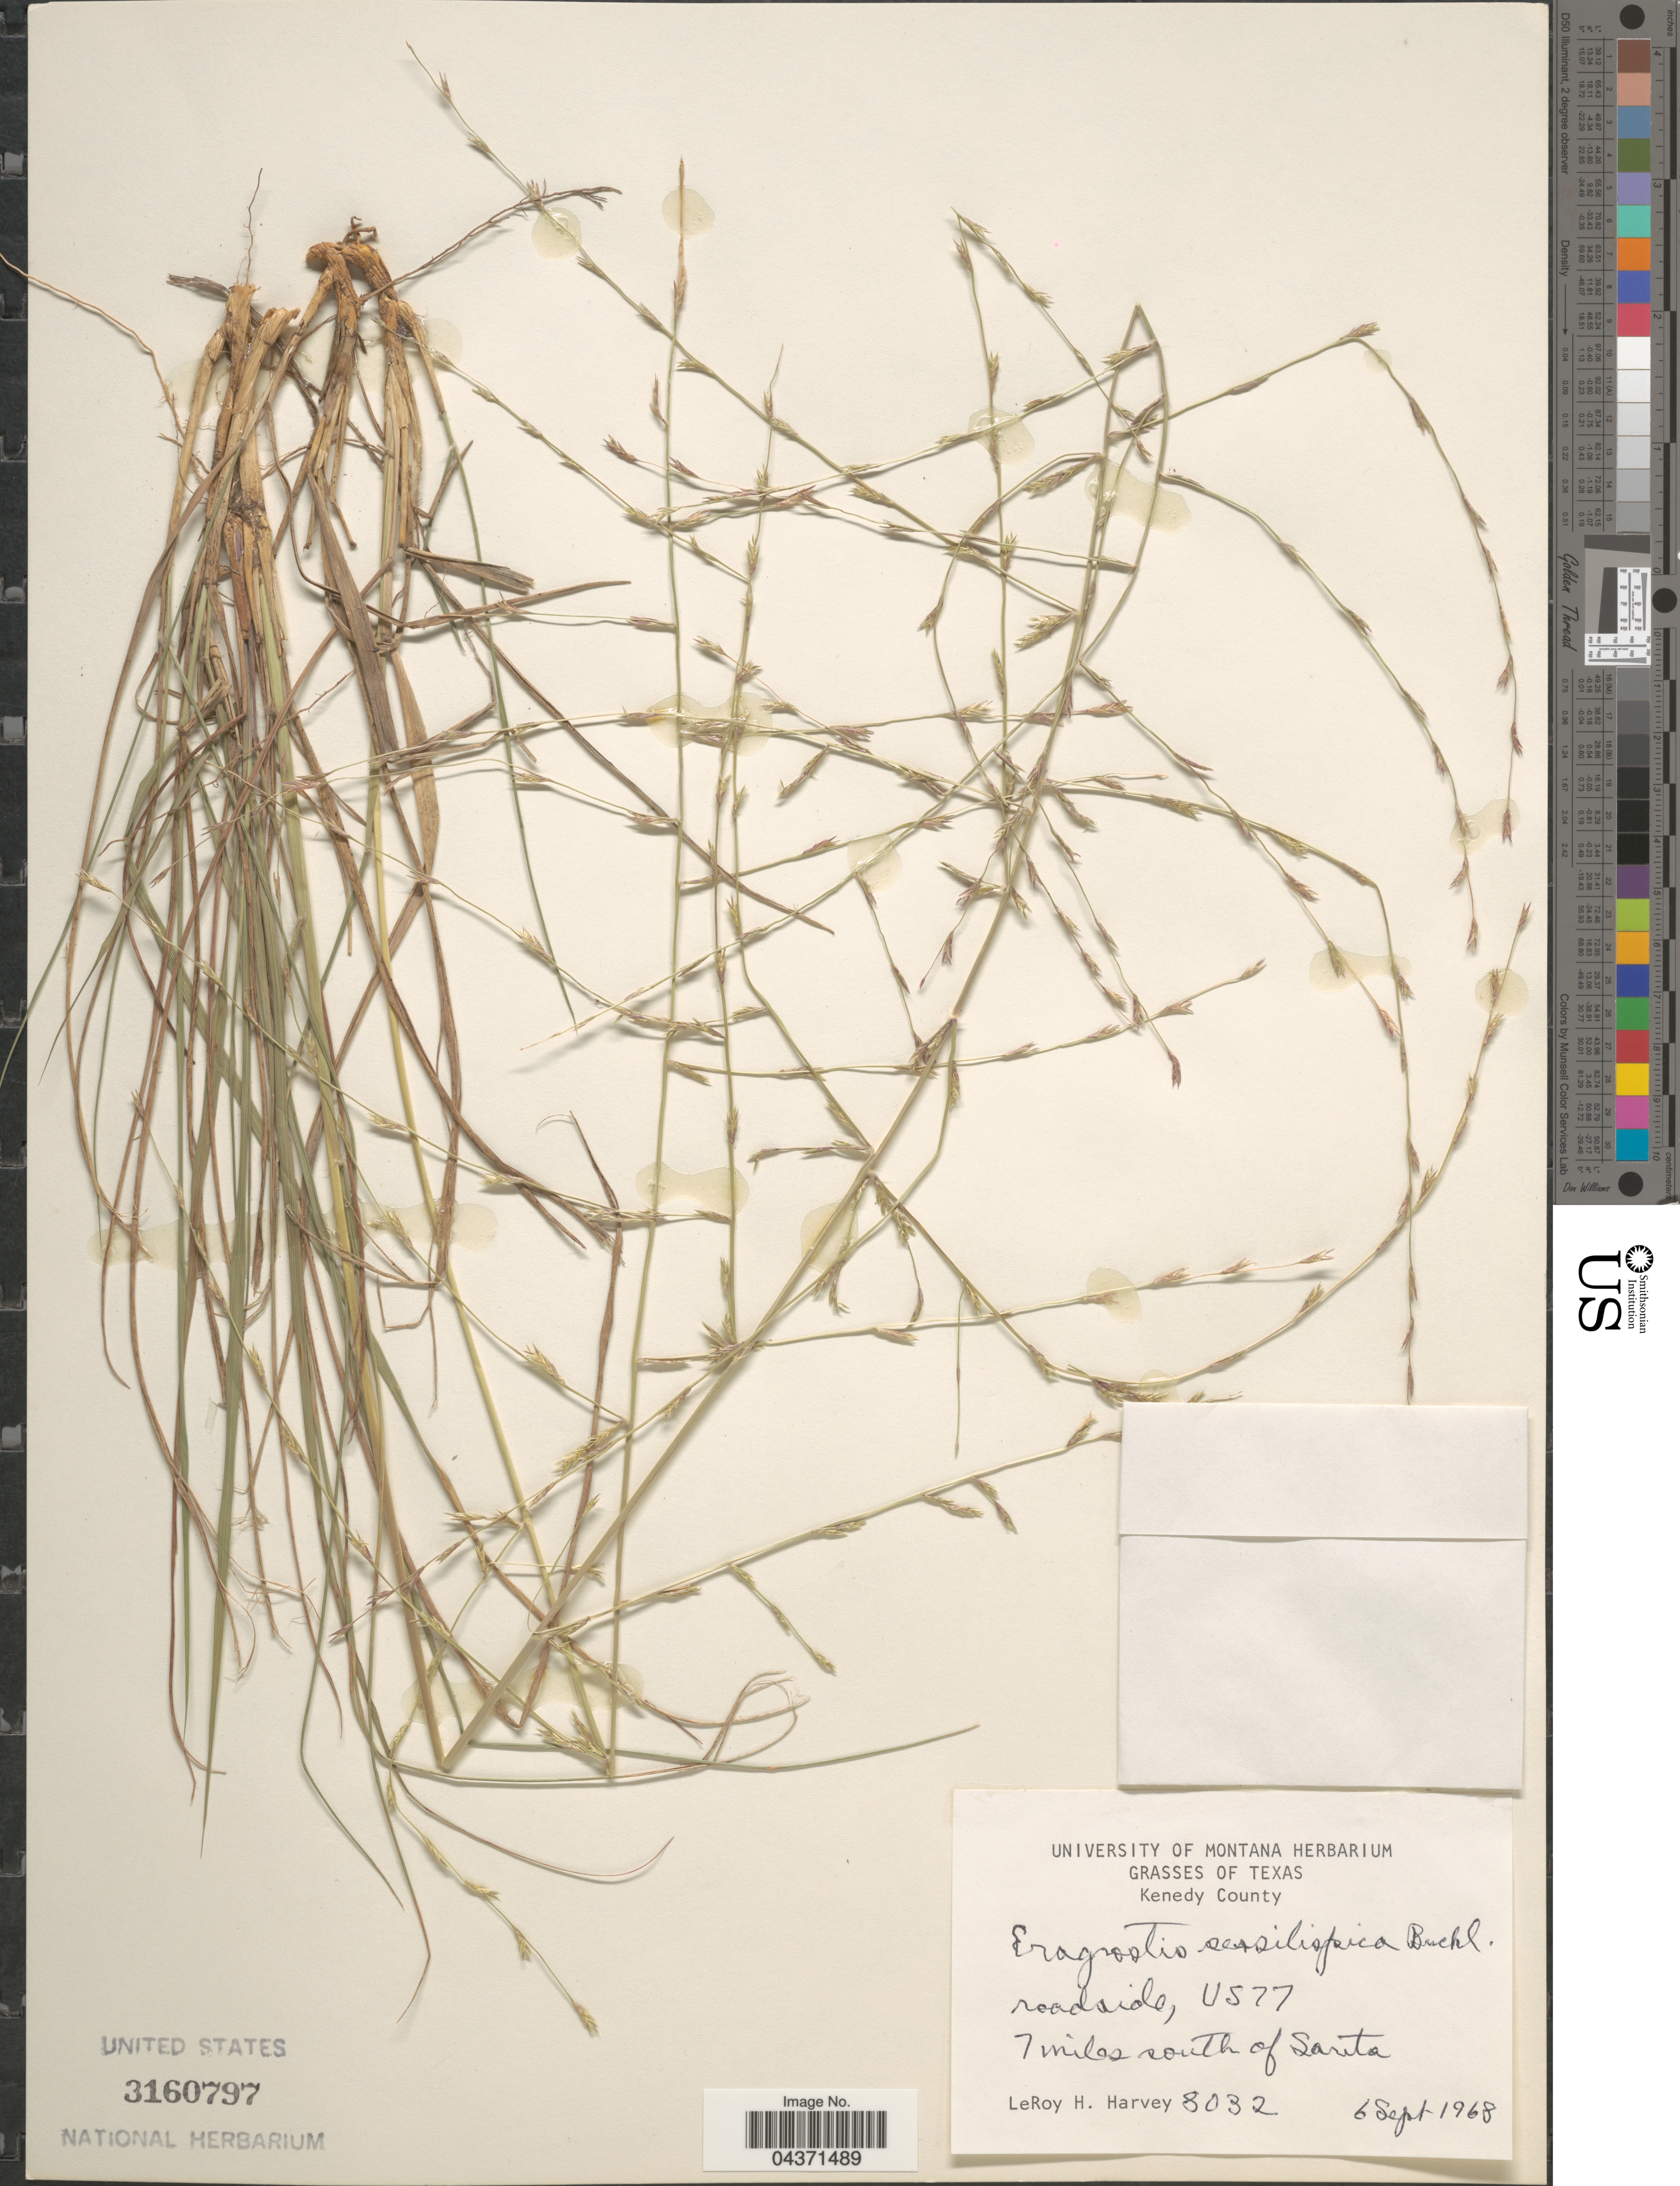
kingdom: Plantae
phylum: Tracheophyta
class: Liliopsida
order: Poales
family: Poaceae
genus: Eragrostis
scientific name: Eragrostis sessilispica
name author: Buckley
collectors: L. H. Harvey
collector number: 8032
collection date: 1968-09-06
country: United States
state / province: Texas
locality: Kenedy County. Roadside, US77. 7 miles south of Sarita.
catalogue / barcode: US 3160797